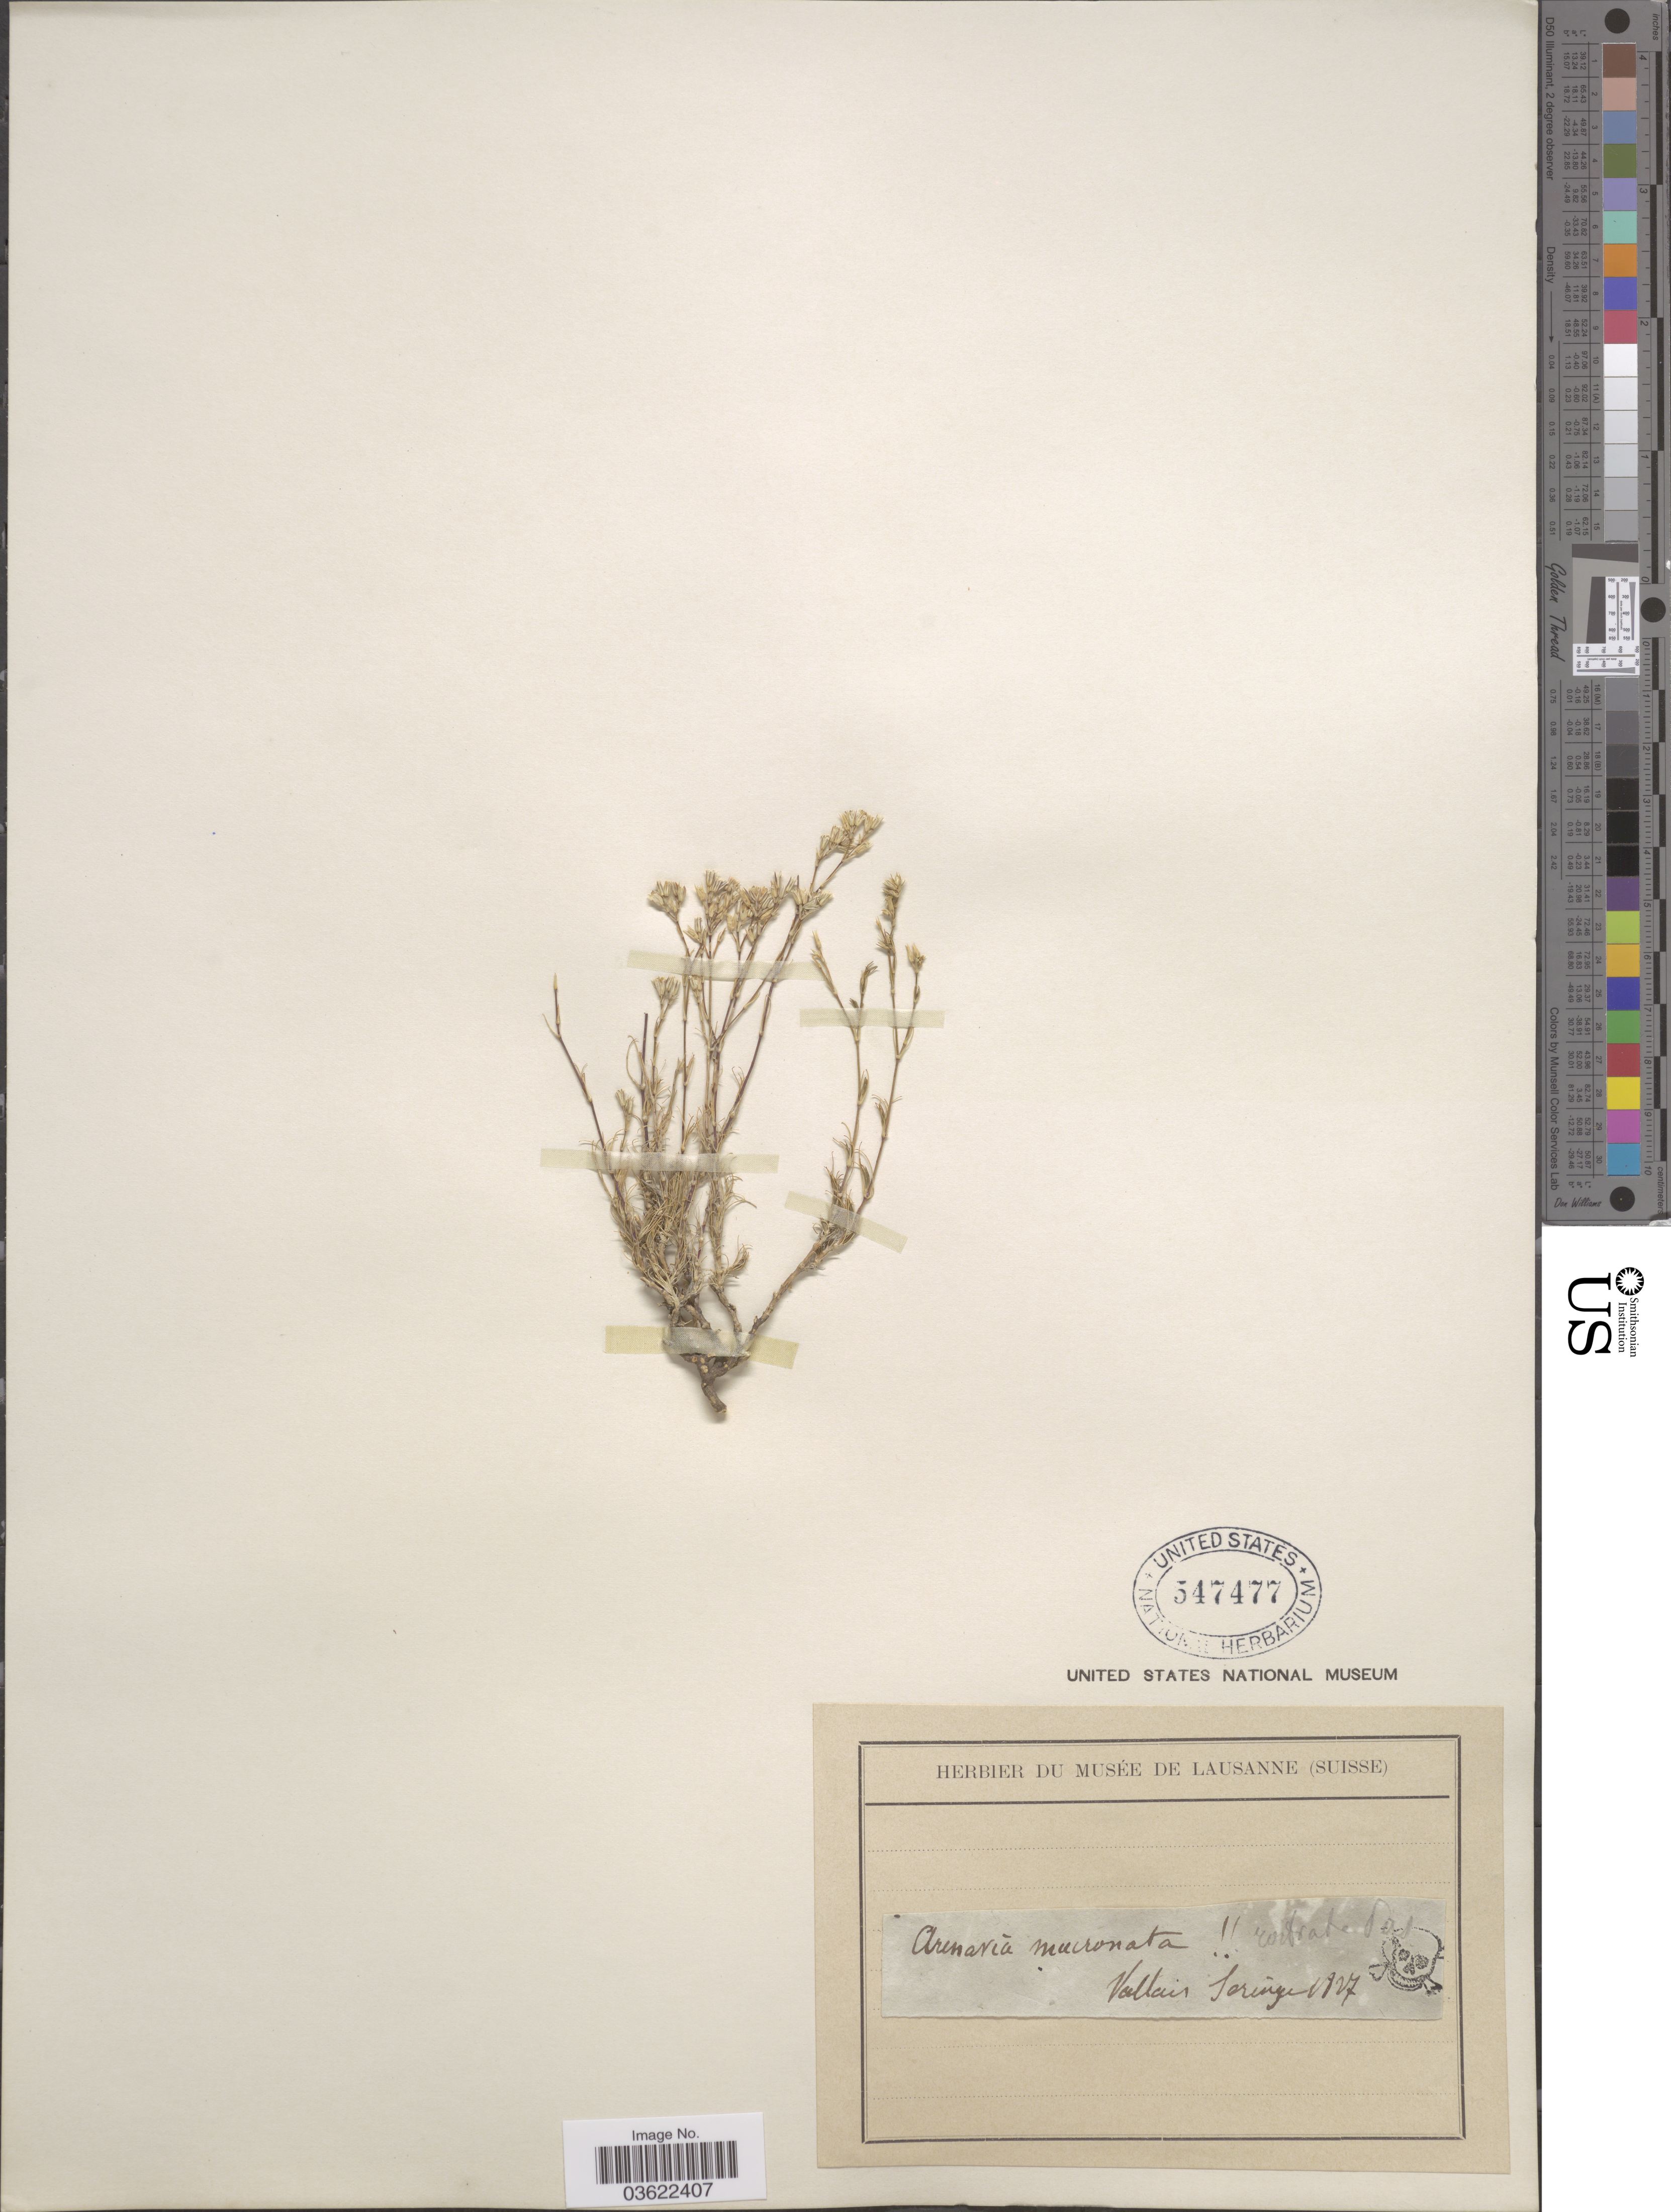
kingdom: Plantae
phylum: Tracheophyta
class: Magnoliopsida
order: Caryophyllales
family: Caryophyllaceae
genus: Arenaria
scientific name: Arenaria mucronata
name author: L.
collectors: Ex herb. Musee de Lausanne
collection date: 1827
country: Switzerland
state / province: Valais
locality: Vallais Soringe.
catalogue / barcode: US 547477